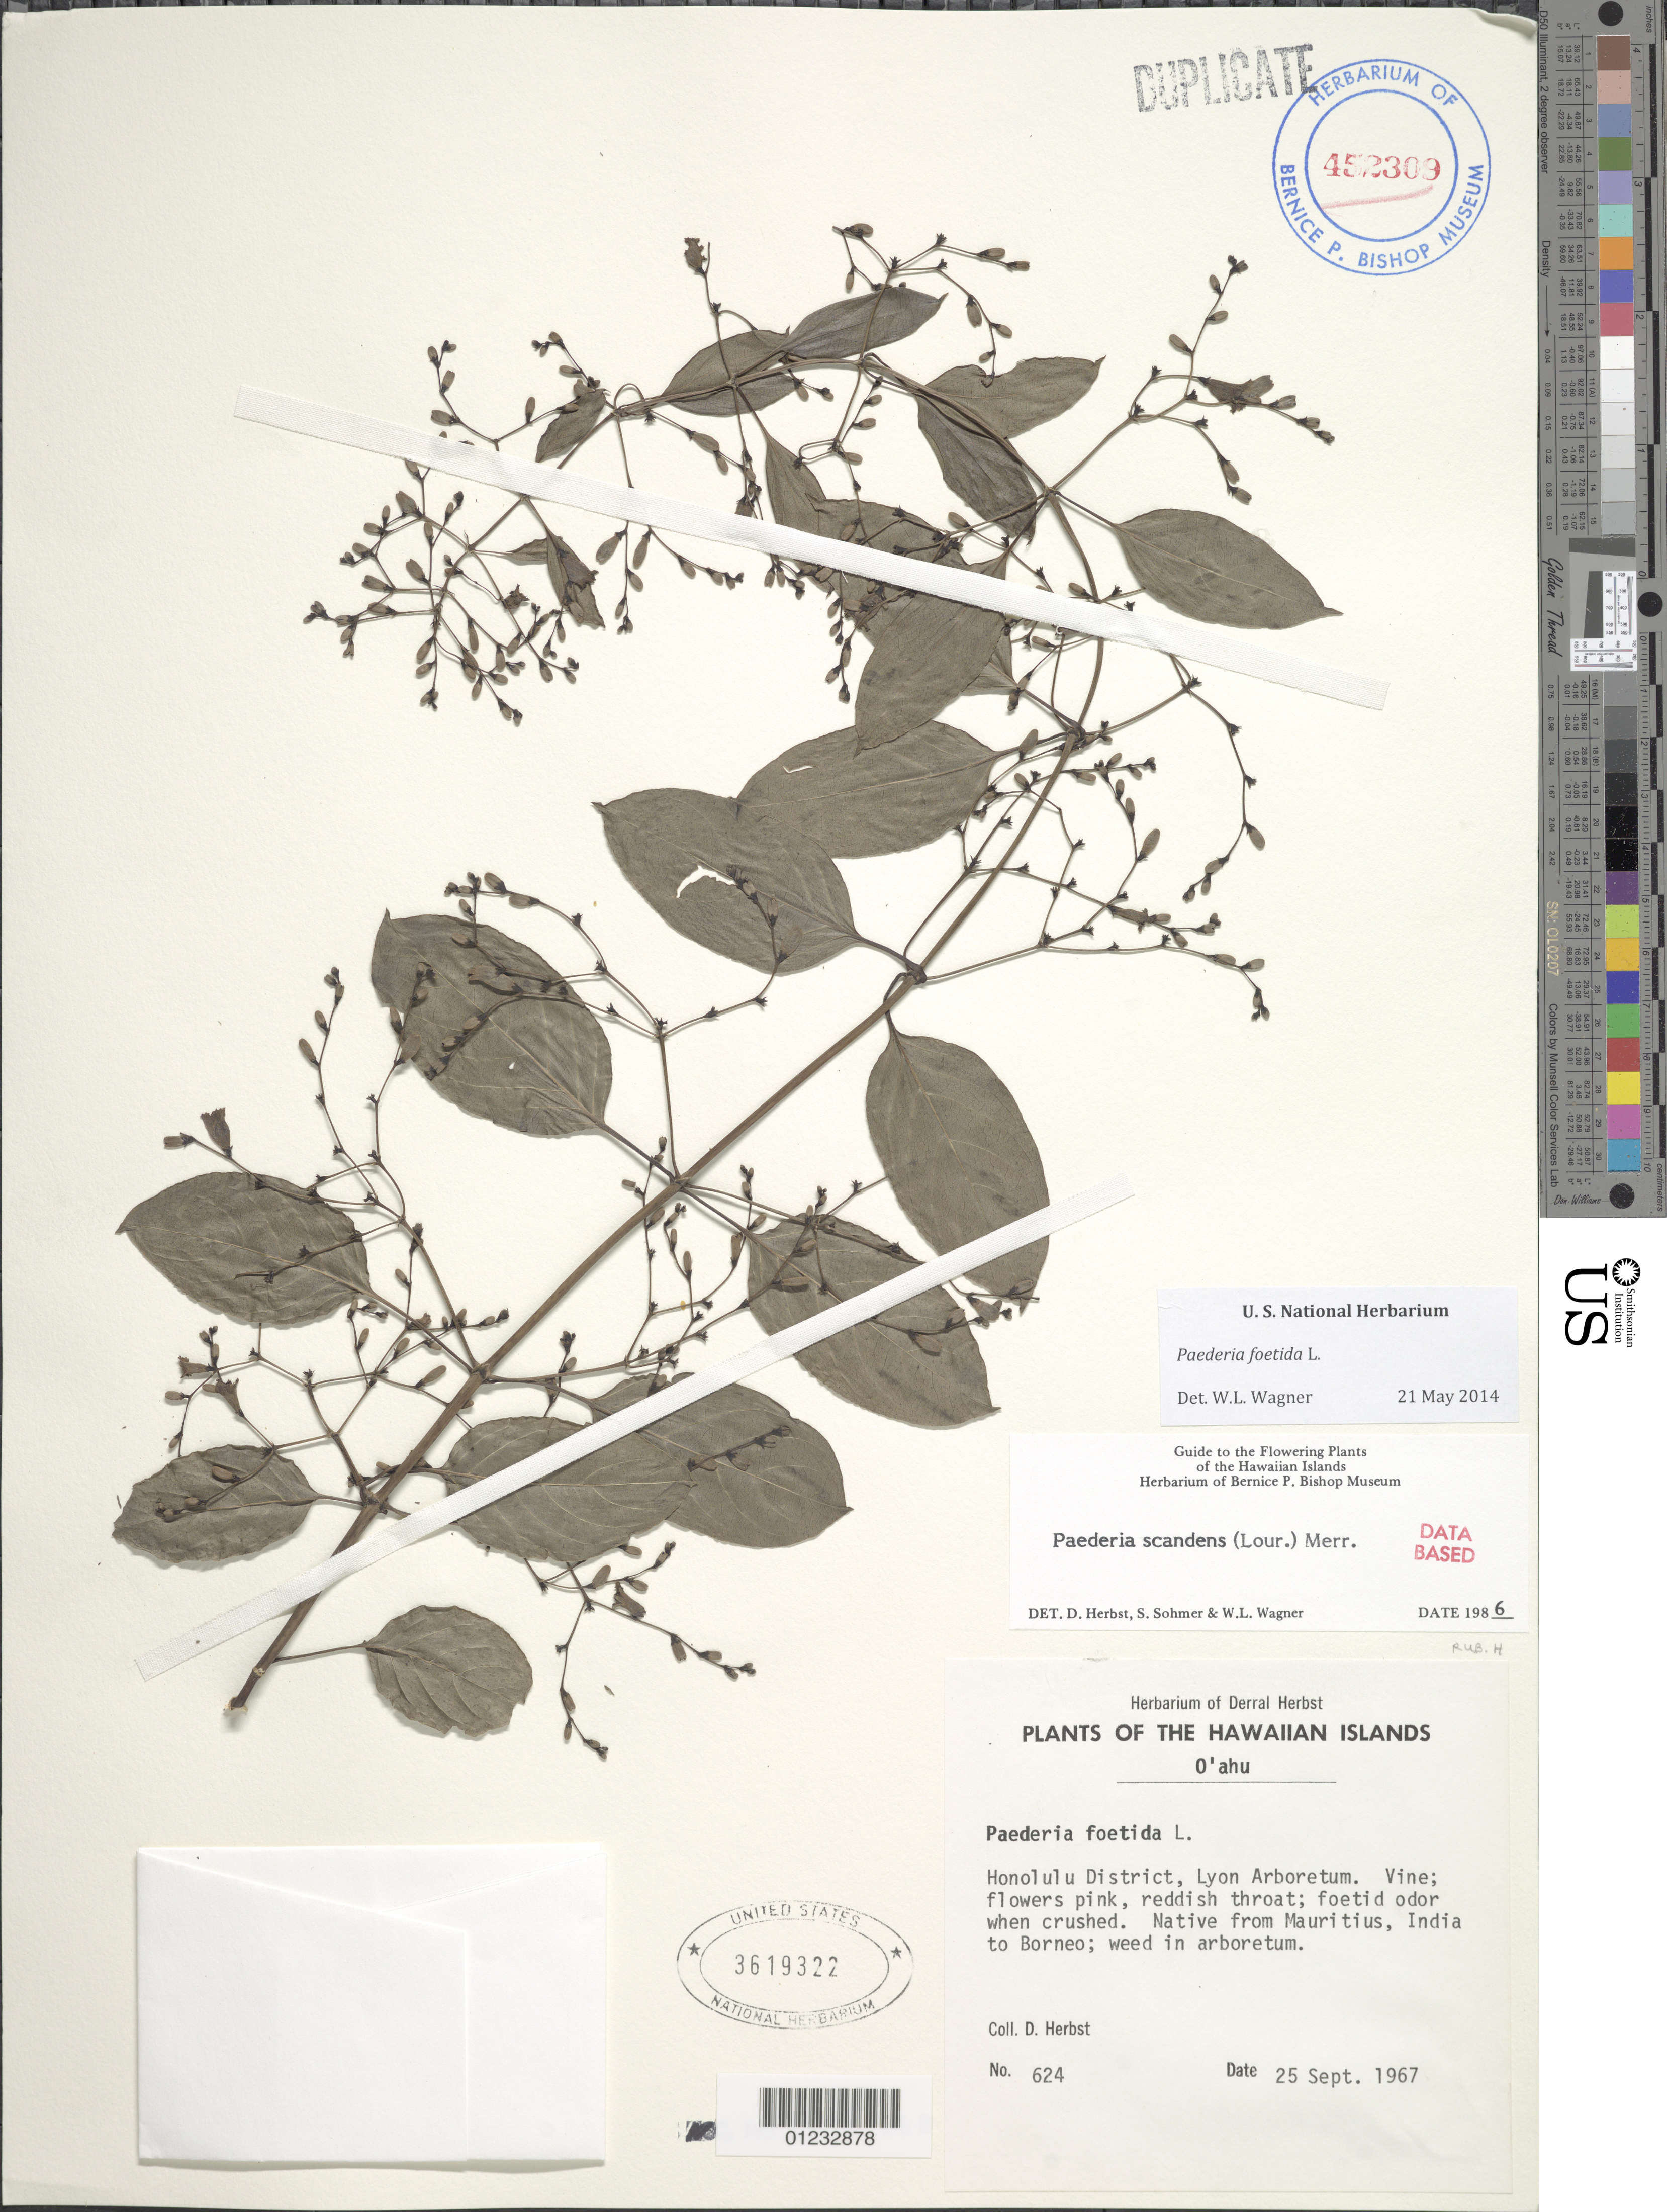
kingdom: Plantae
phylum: Tracheophyta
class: Magnoliopsida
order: Gentianales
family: Rubiaceae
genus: Paederia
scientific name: Paederia foetida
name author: L.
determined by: Herbst, D. R.; Sohmer, S. H.; Wagner, W. L.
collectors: D. R. Herbst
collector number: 624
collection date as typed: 25 Sep 1967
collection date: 1967-09-25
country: United States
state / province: Hawaii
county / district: Honolulu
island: Oahu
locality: Lyon Arboretum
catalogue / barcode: US 3619322